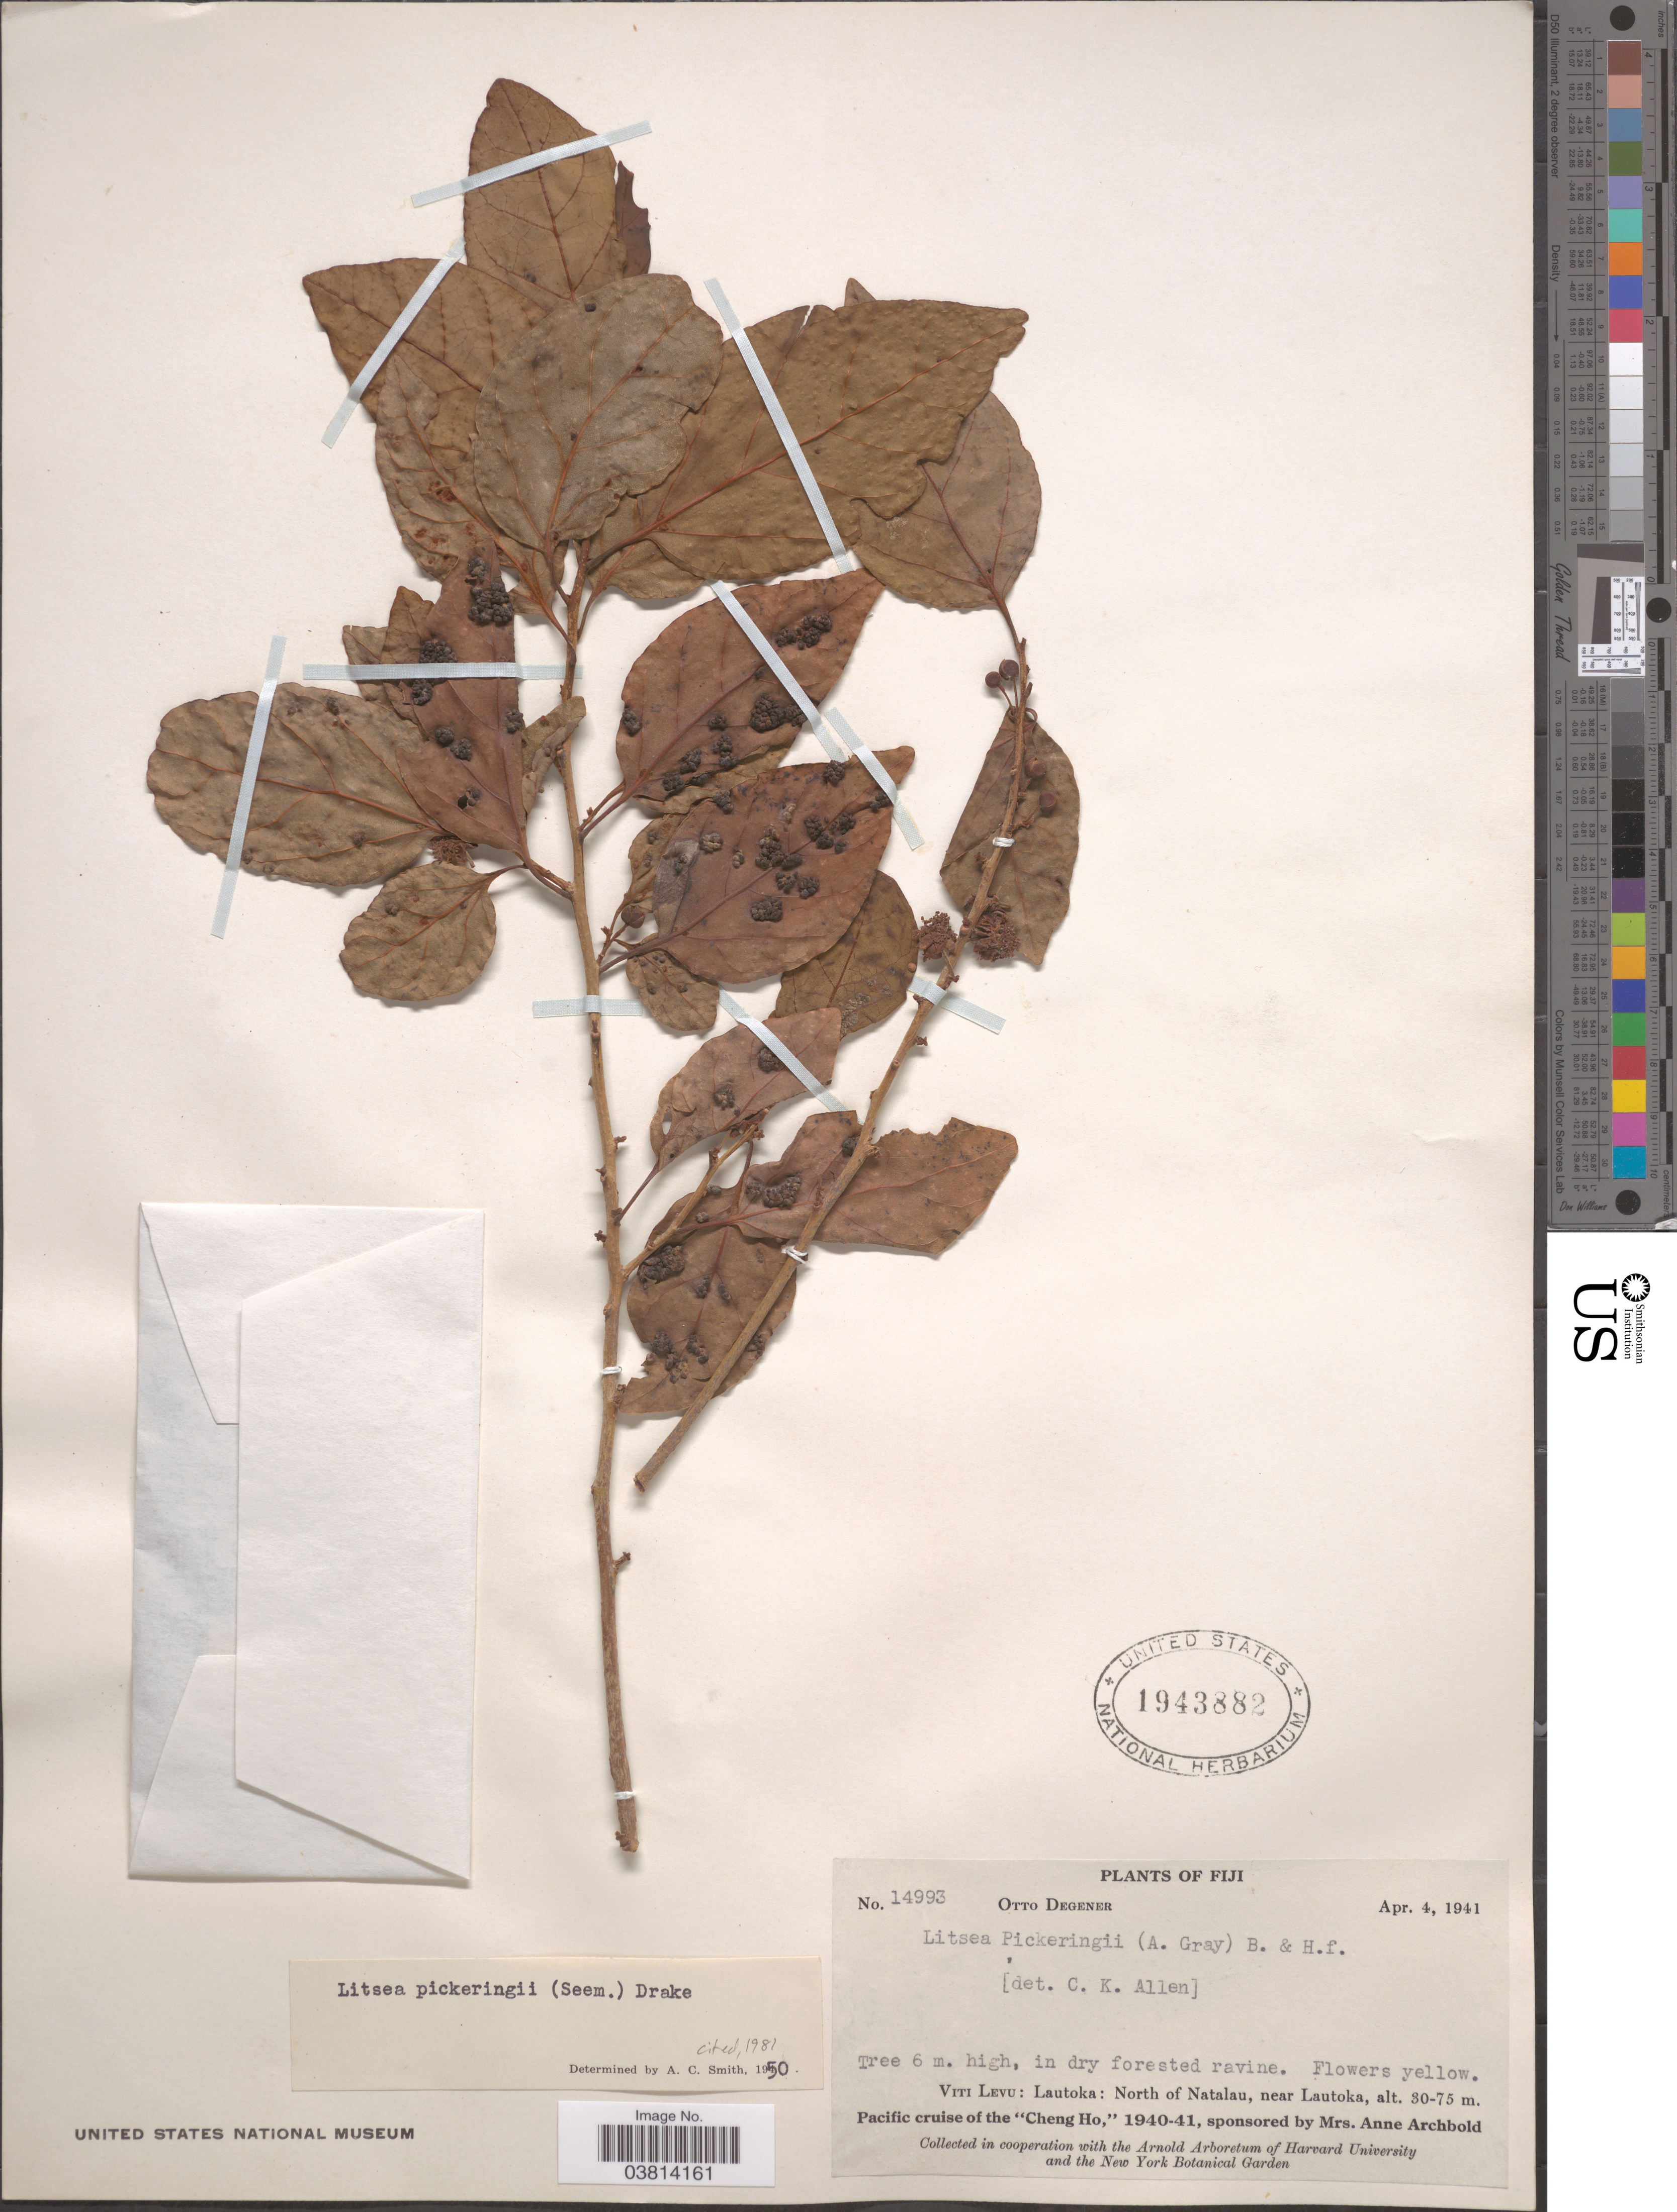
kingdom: Plantae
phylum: Tracheophyta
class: Magnoliopsida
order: Laurales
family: Lauraceae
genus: Litsea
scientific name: Litsea pickeringii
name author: Benth. & Hook. f. ex Drake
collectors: O. Degener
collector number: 14993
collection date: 1941-04-04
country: Fiji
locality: Viti Levu: Lautoka: North of Natalau, near Lautoka.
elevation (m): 30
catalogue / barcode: US 1943882